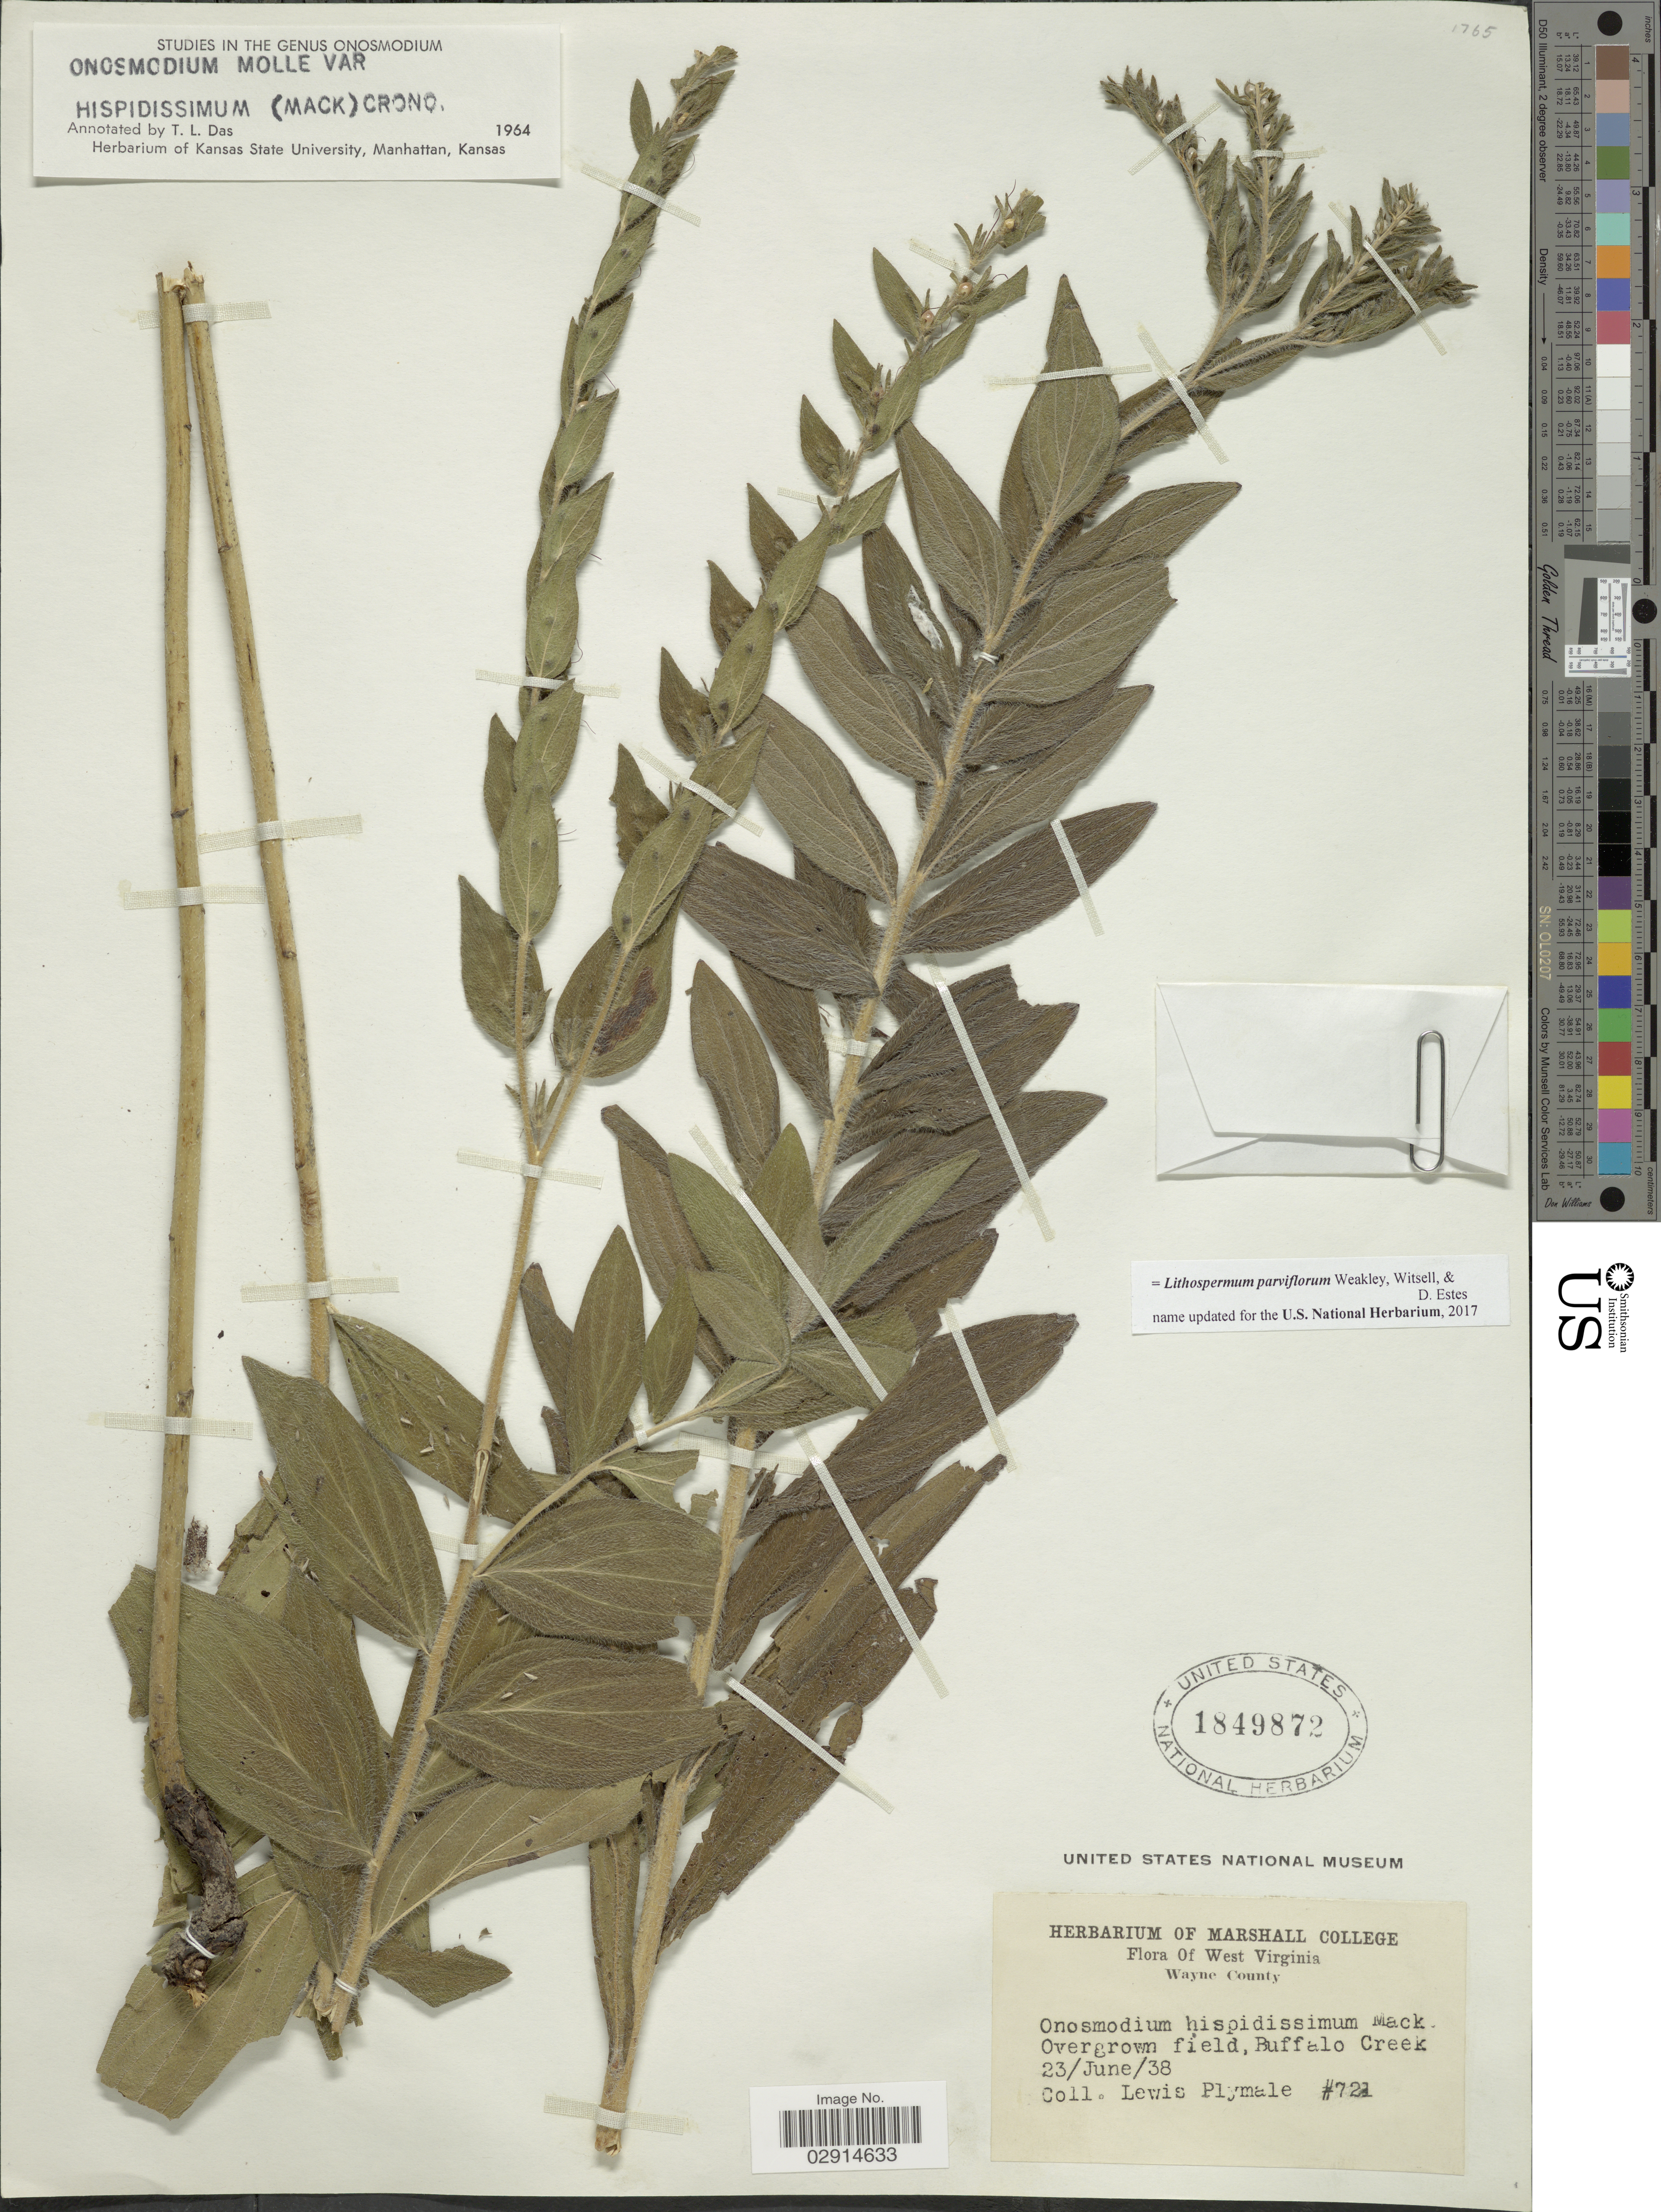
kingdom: Plantae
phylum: Tracheophyta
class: Magnoliopsida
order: Boraginales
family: Boraginaceae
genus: Lithospermum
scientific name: Lithospermum parviflorum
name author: Weakley et al.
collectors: L. Plymale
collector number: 721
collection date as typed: Transcribed d/m/y: 23/6/38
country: United States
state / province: West Virginia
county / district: Wayne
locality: Buffalo Creek.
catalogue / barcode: US 1849872